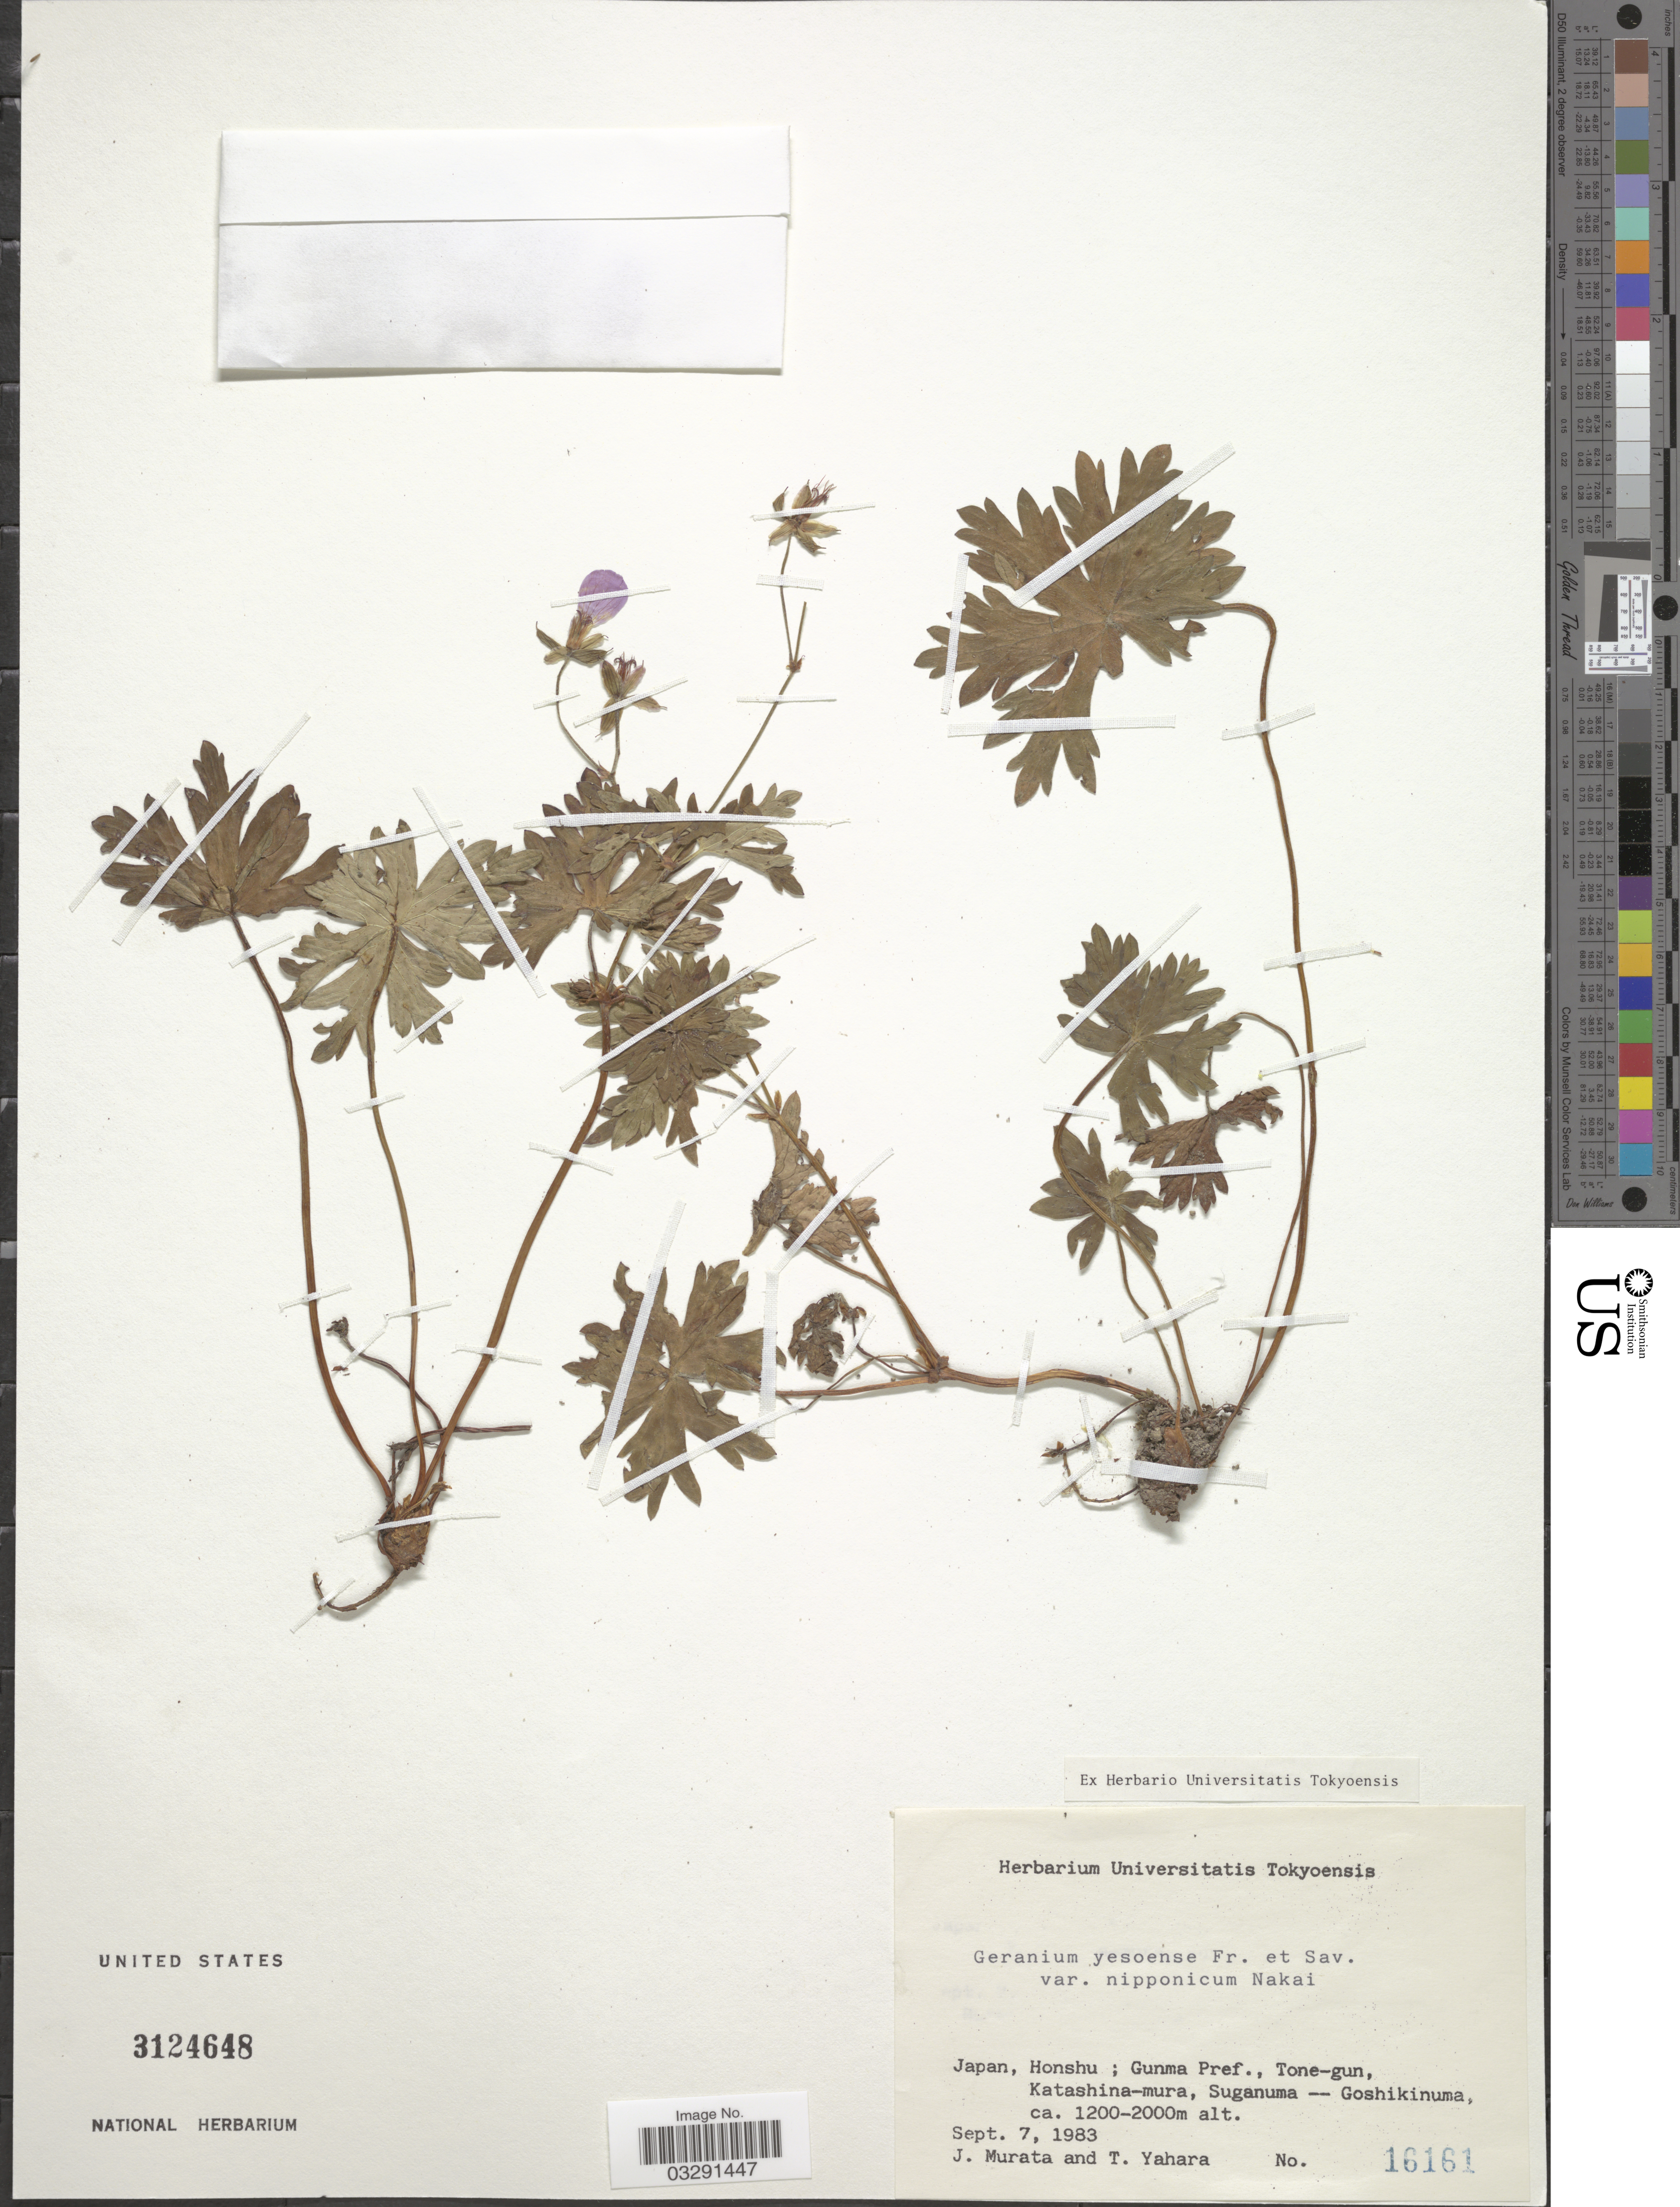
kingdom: Plantae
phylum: Tracheophyta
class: Magnoliopsida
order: Geraniales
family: Geraniaceae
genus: Geranium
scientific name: Geranium yesoense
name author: Franch. & Sav.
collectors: J. Murata & T. Yahara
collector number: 16161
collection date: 1983-09-07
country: Japan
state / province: Gunma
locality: Honshu; Gunma Pref., Tone-gun, Katashina-mura, Suganuma-- Goshikinuma.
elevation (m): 1200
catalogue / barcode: US 3124648